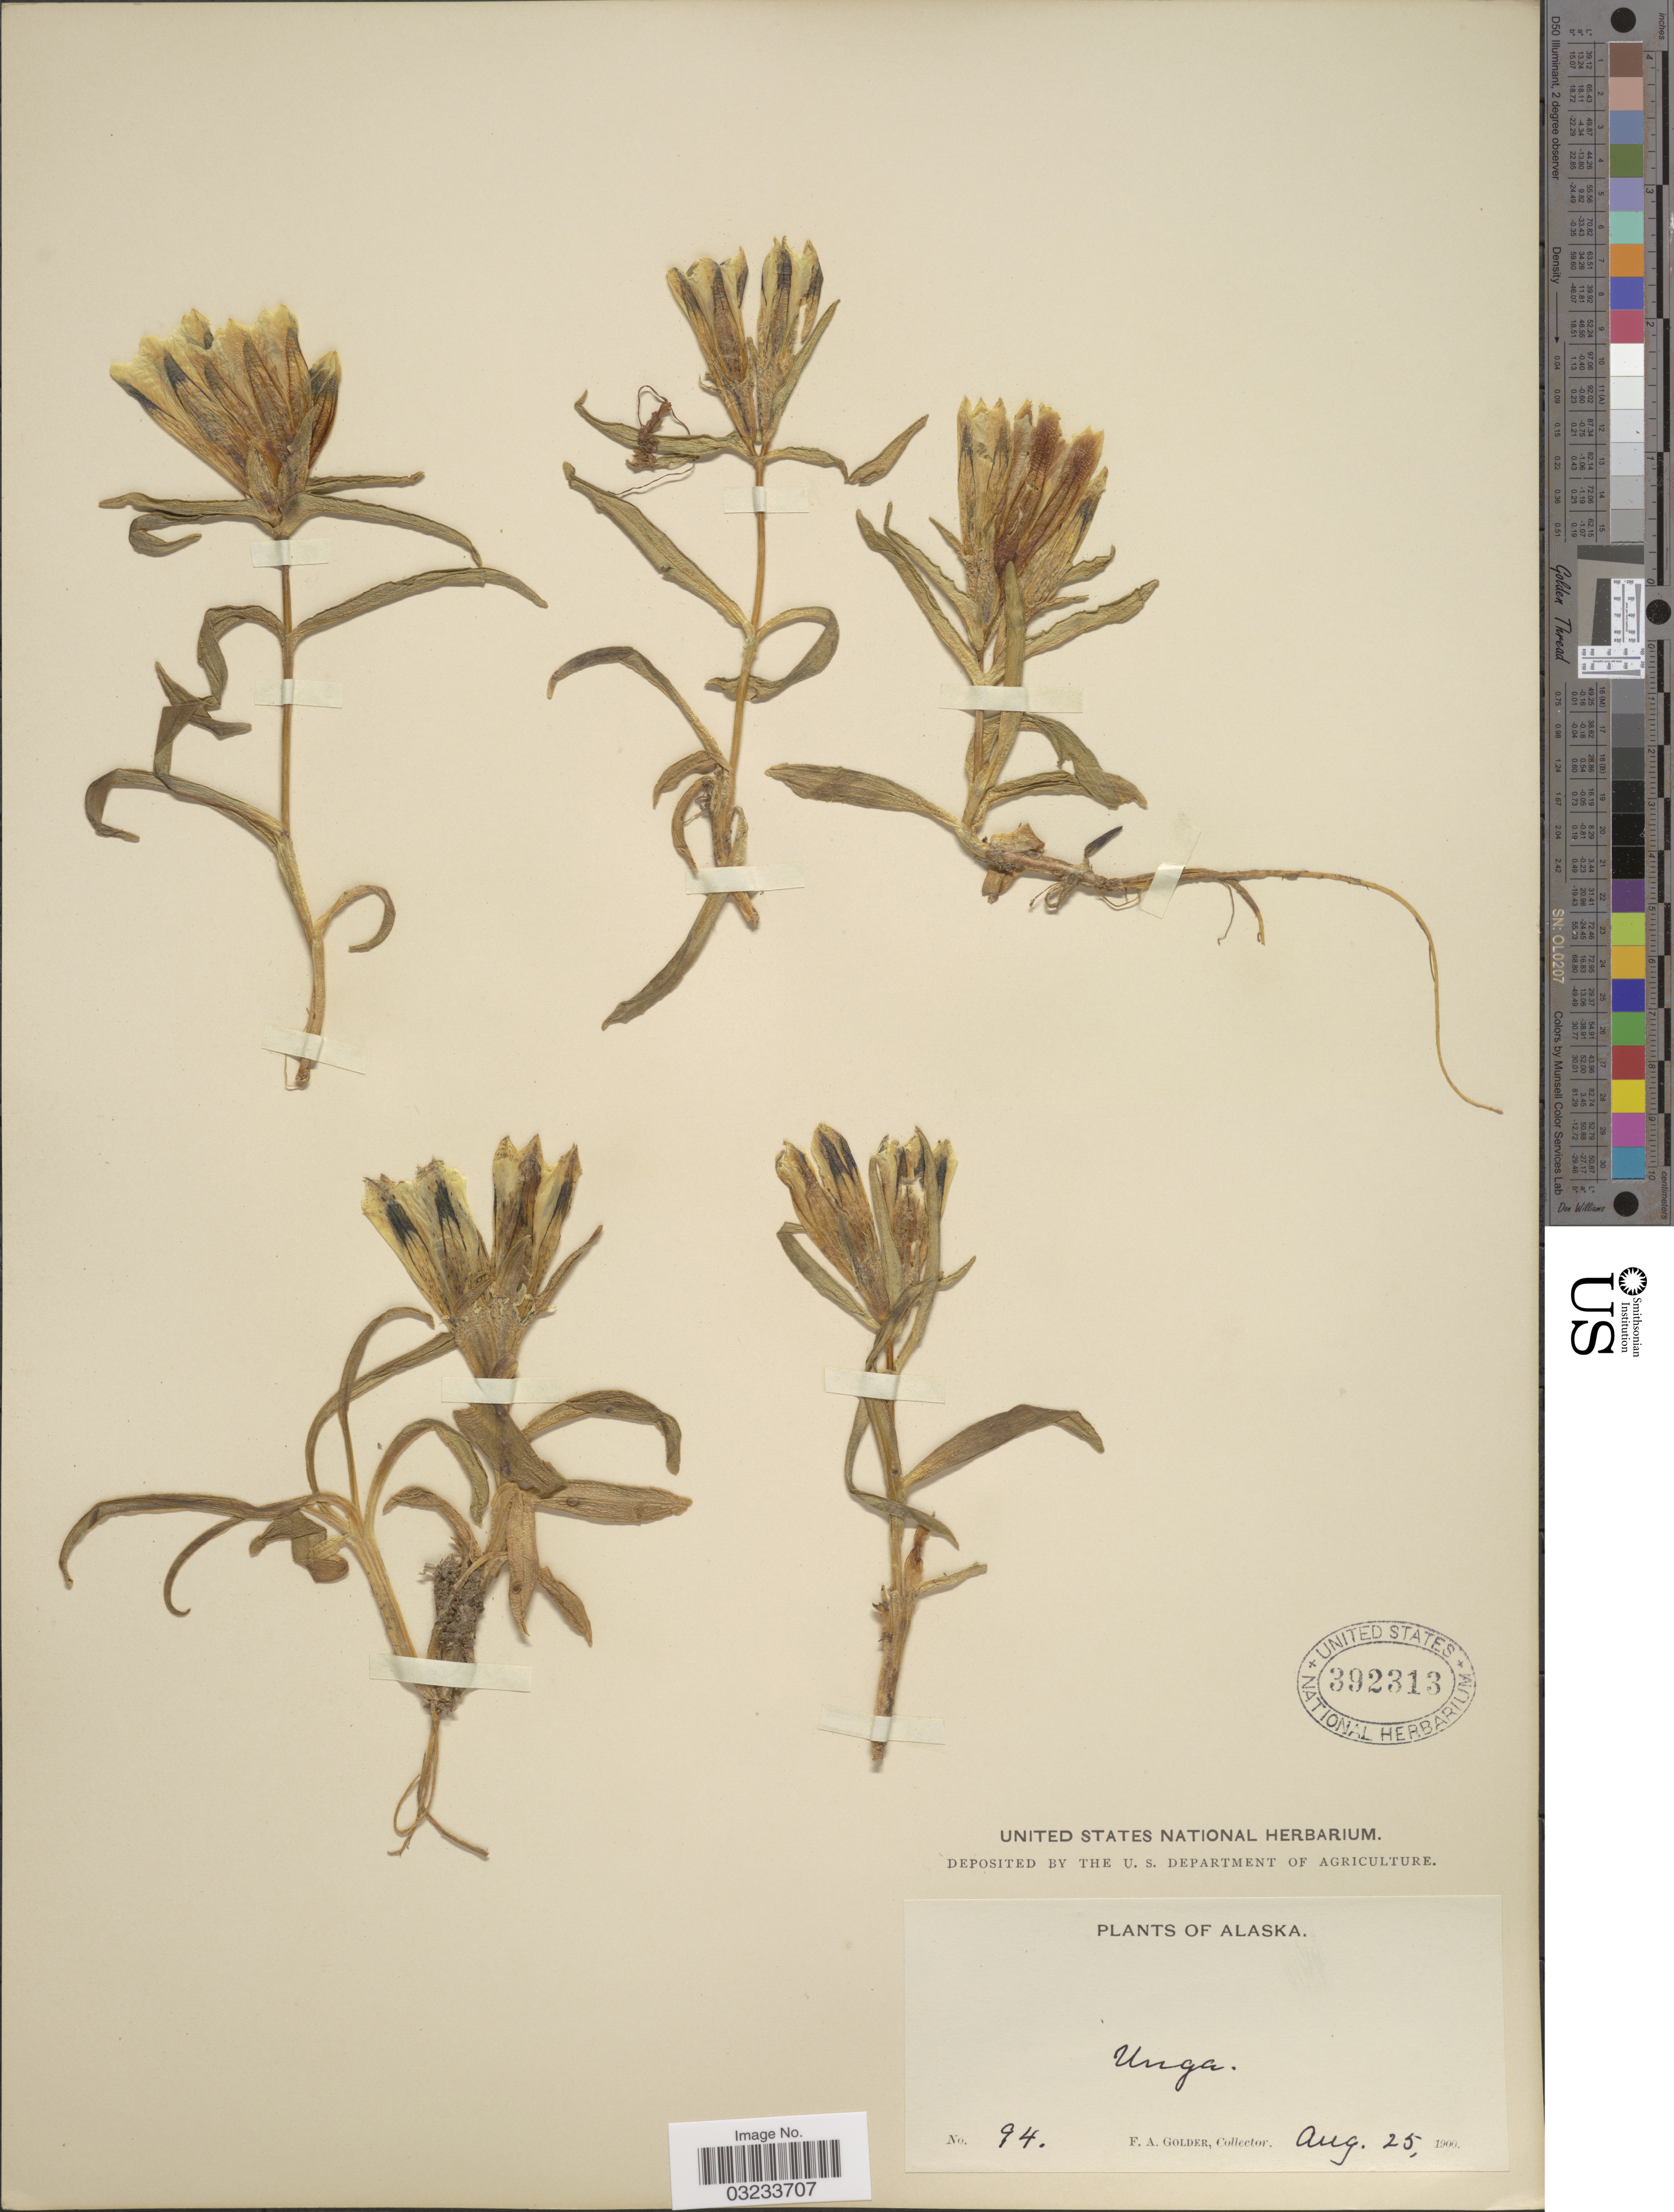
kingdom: Plantae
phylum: Tracheophyta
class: Magnoliopsida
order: Gentianales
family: Gentianaceae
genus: Gentiana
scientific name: Gentiana algida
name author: Pall.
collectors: F. Golder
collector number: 94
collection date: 1900-08-25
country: United States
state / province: Alaska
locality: Unga.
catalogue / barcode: US 392313